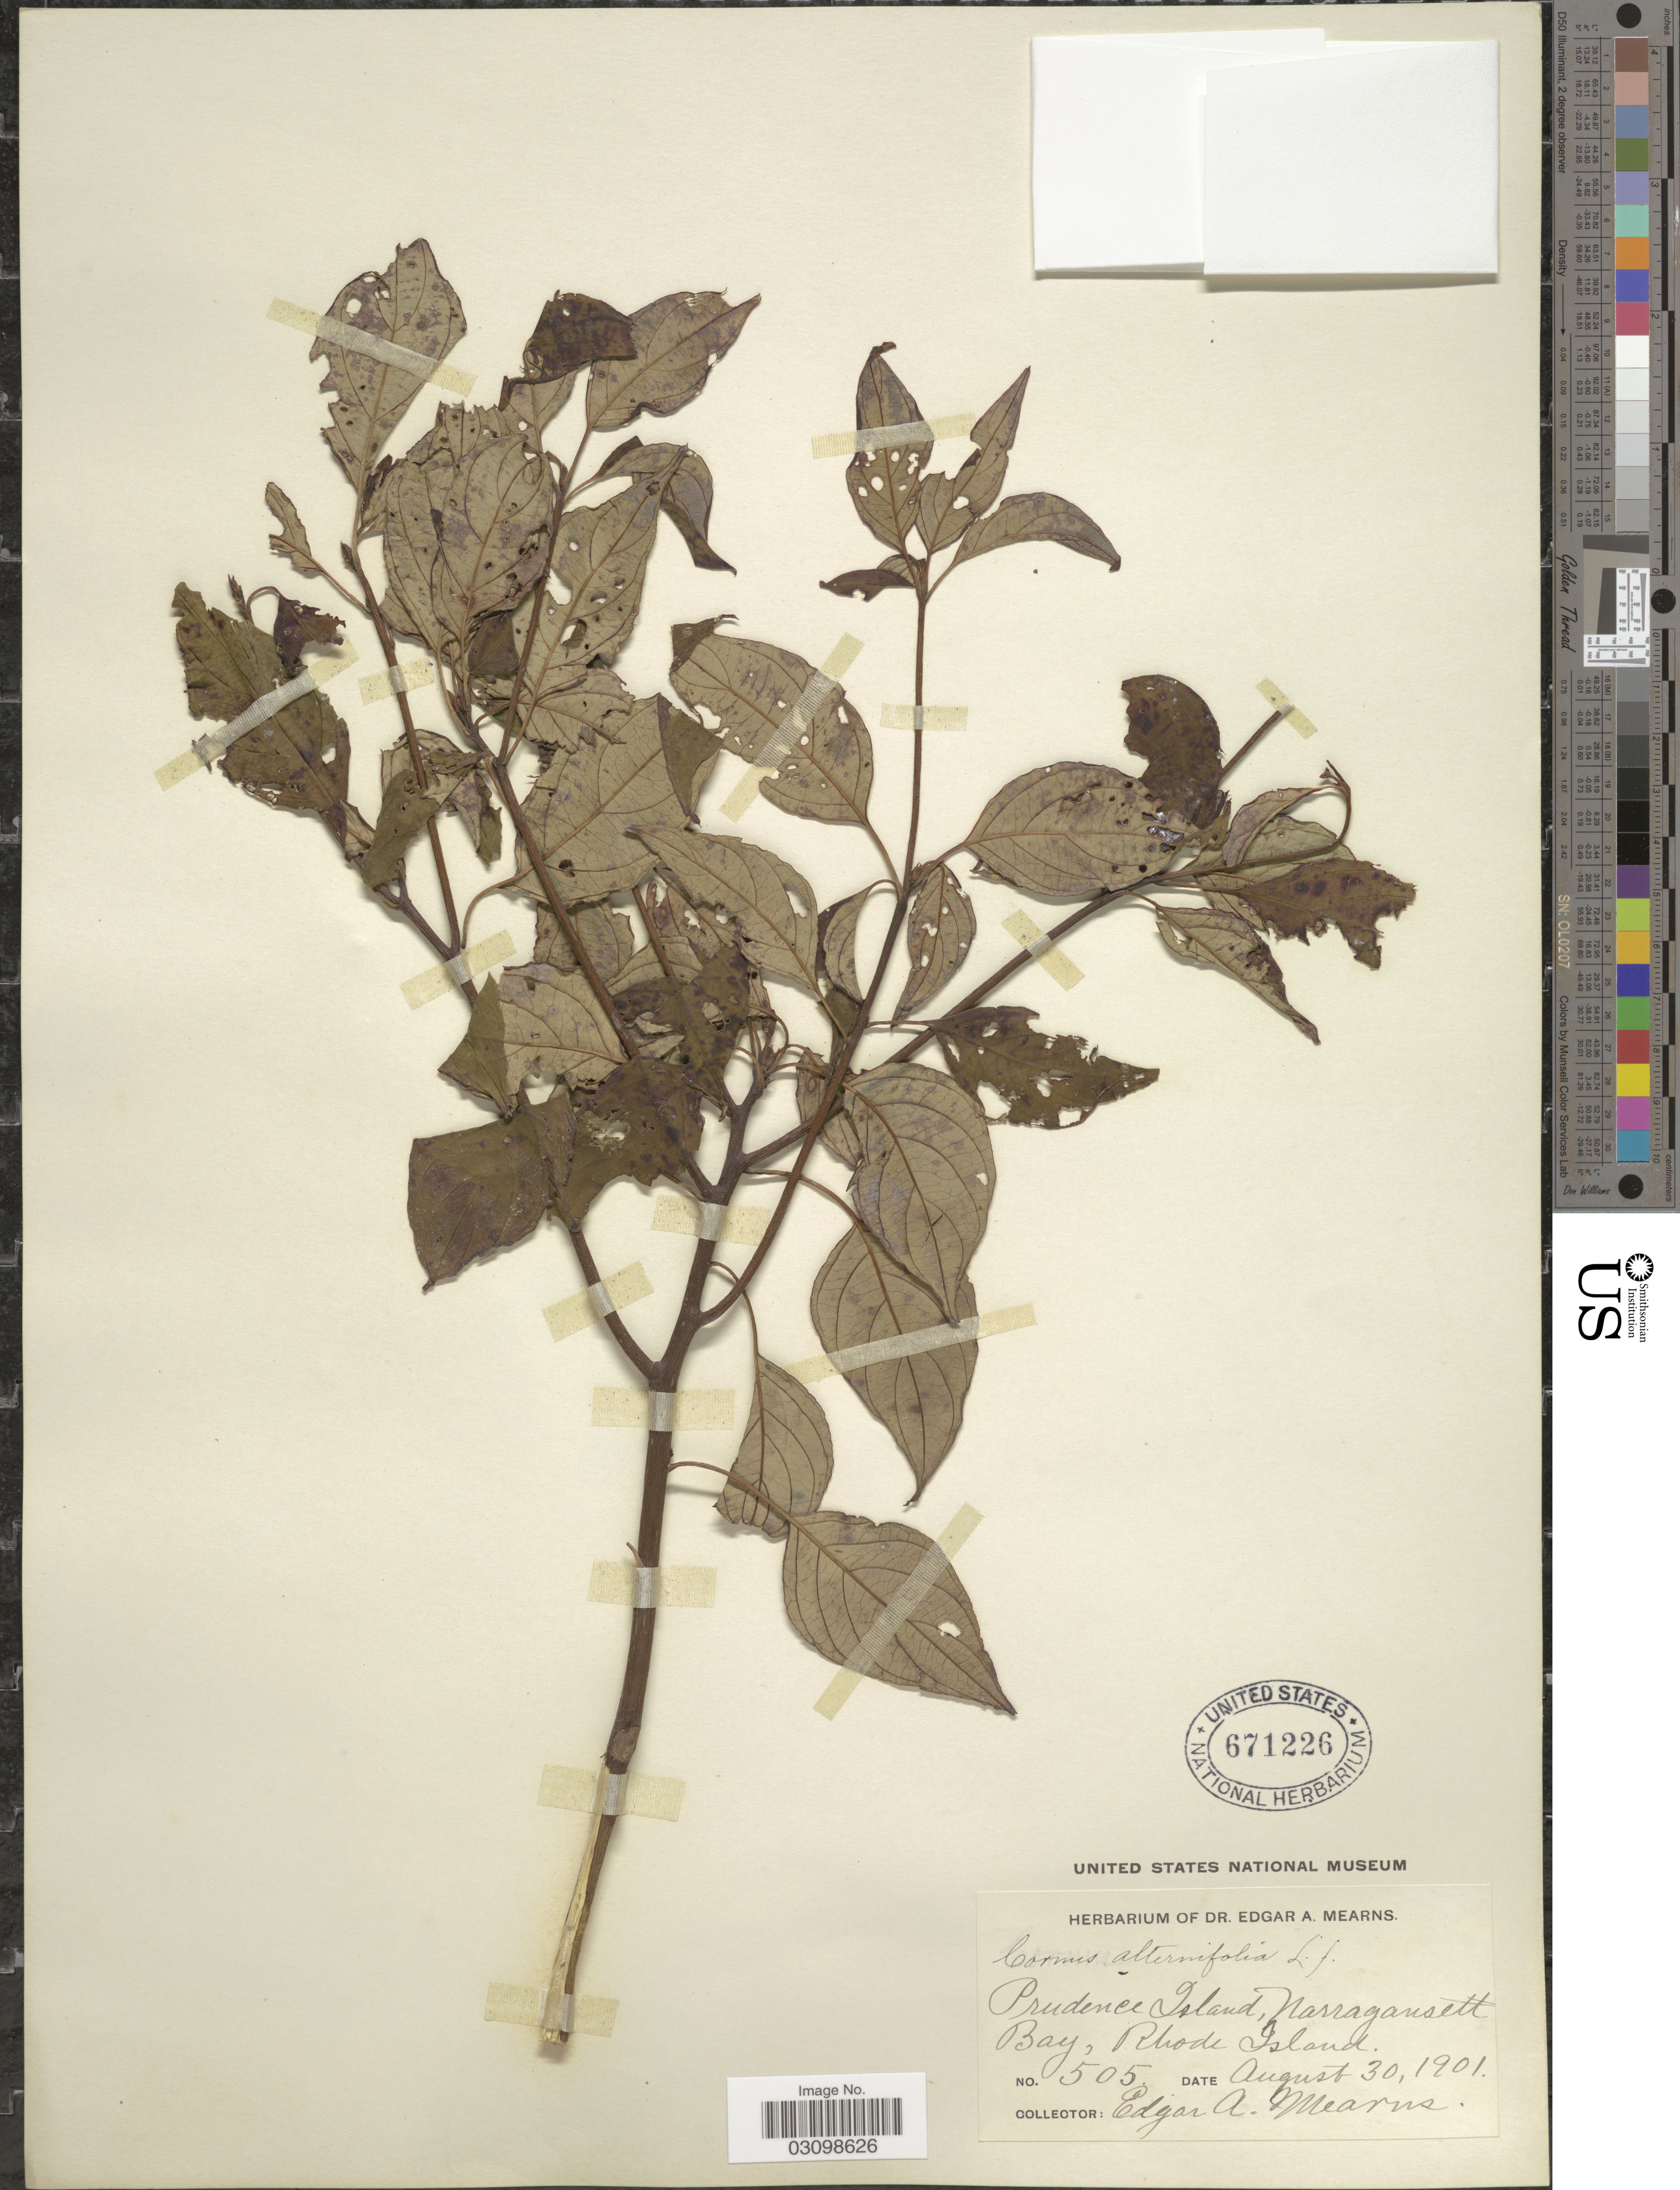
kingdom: Plantae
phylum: Tracheophyta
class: Magnoliopsida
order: Cornales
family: Cornaceae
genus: Cornus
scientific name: Cornus alternifolia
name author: L.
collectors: E. A. Mearns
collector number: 505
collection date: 1901-08-30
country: United States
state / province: Rhode Island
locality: Prudence Island, Narragansett Bay, Rhode Island.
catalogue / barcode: US 671226